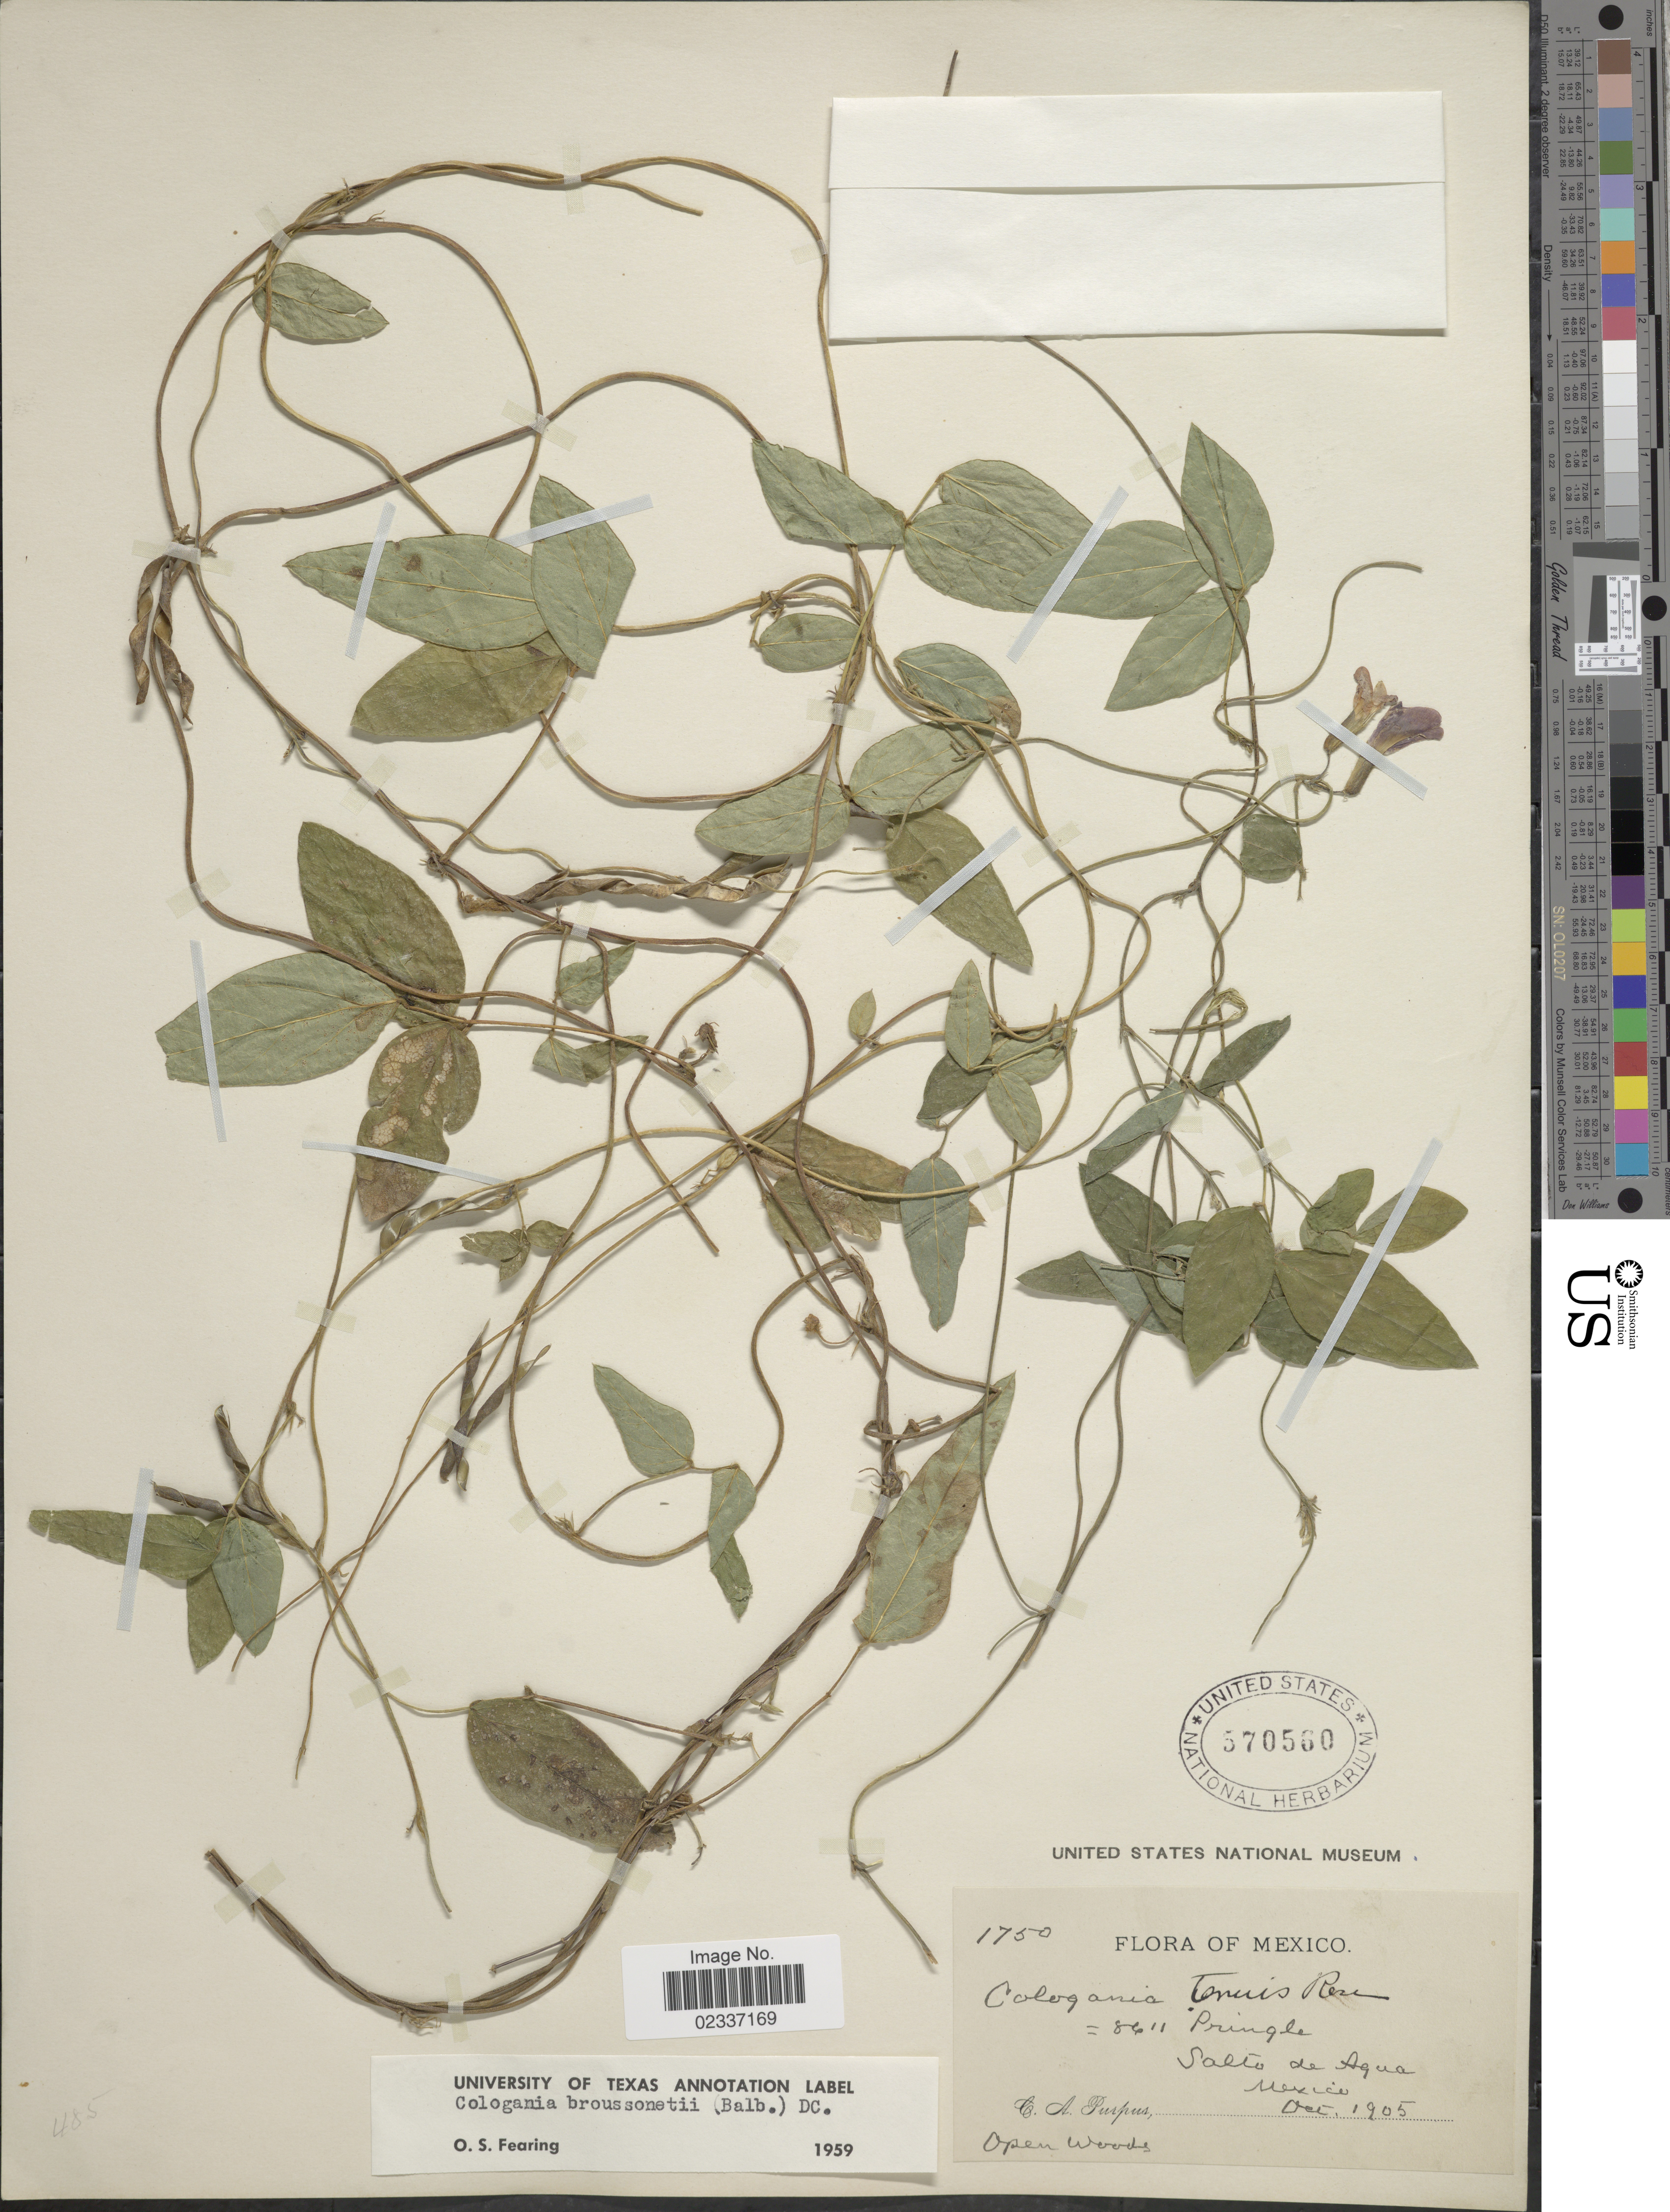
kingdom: Plantae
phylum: Tracheophyta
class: Magnoliopsida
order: Fabales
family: Fabaceae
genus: Cologania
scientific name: Cologania broussonetii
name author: (Balb.) DC.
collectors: C. A. Purpus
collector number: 1750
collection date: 1905-10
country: Mexico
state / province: México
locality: Salto de Aqua, Open woods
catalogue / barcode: US 570560